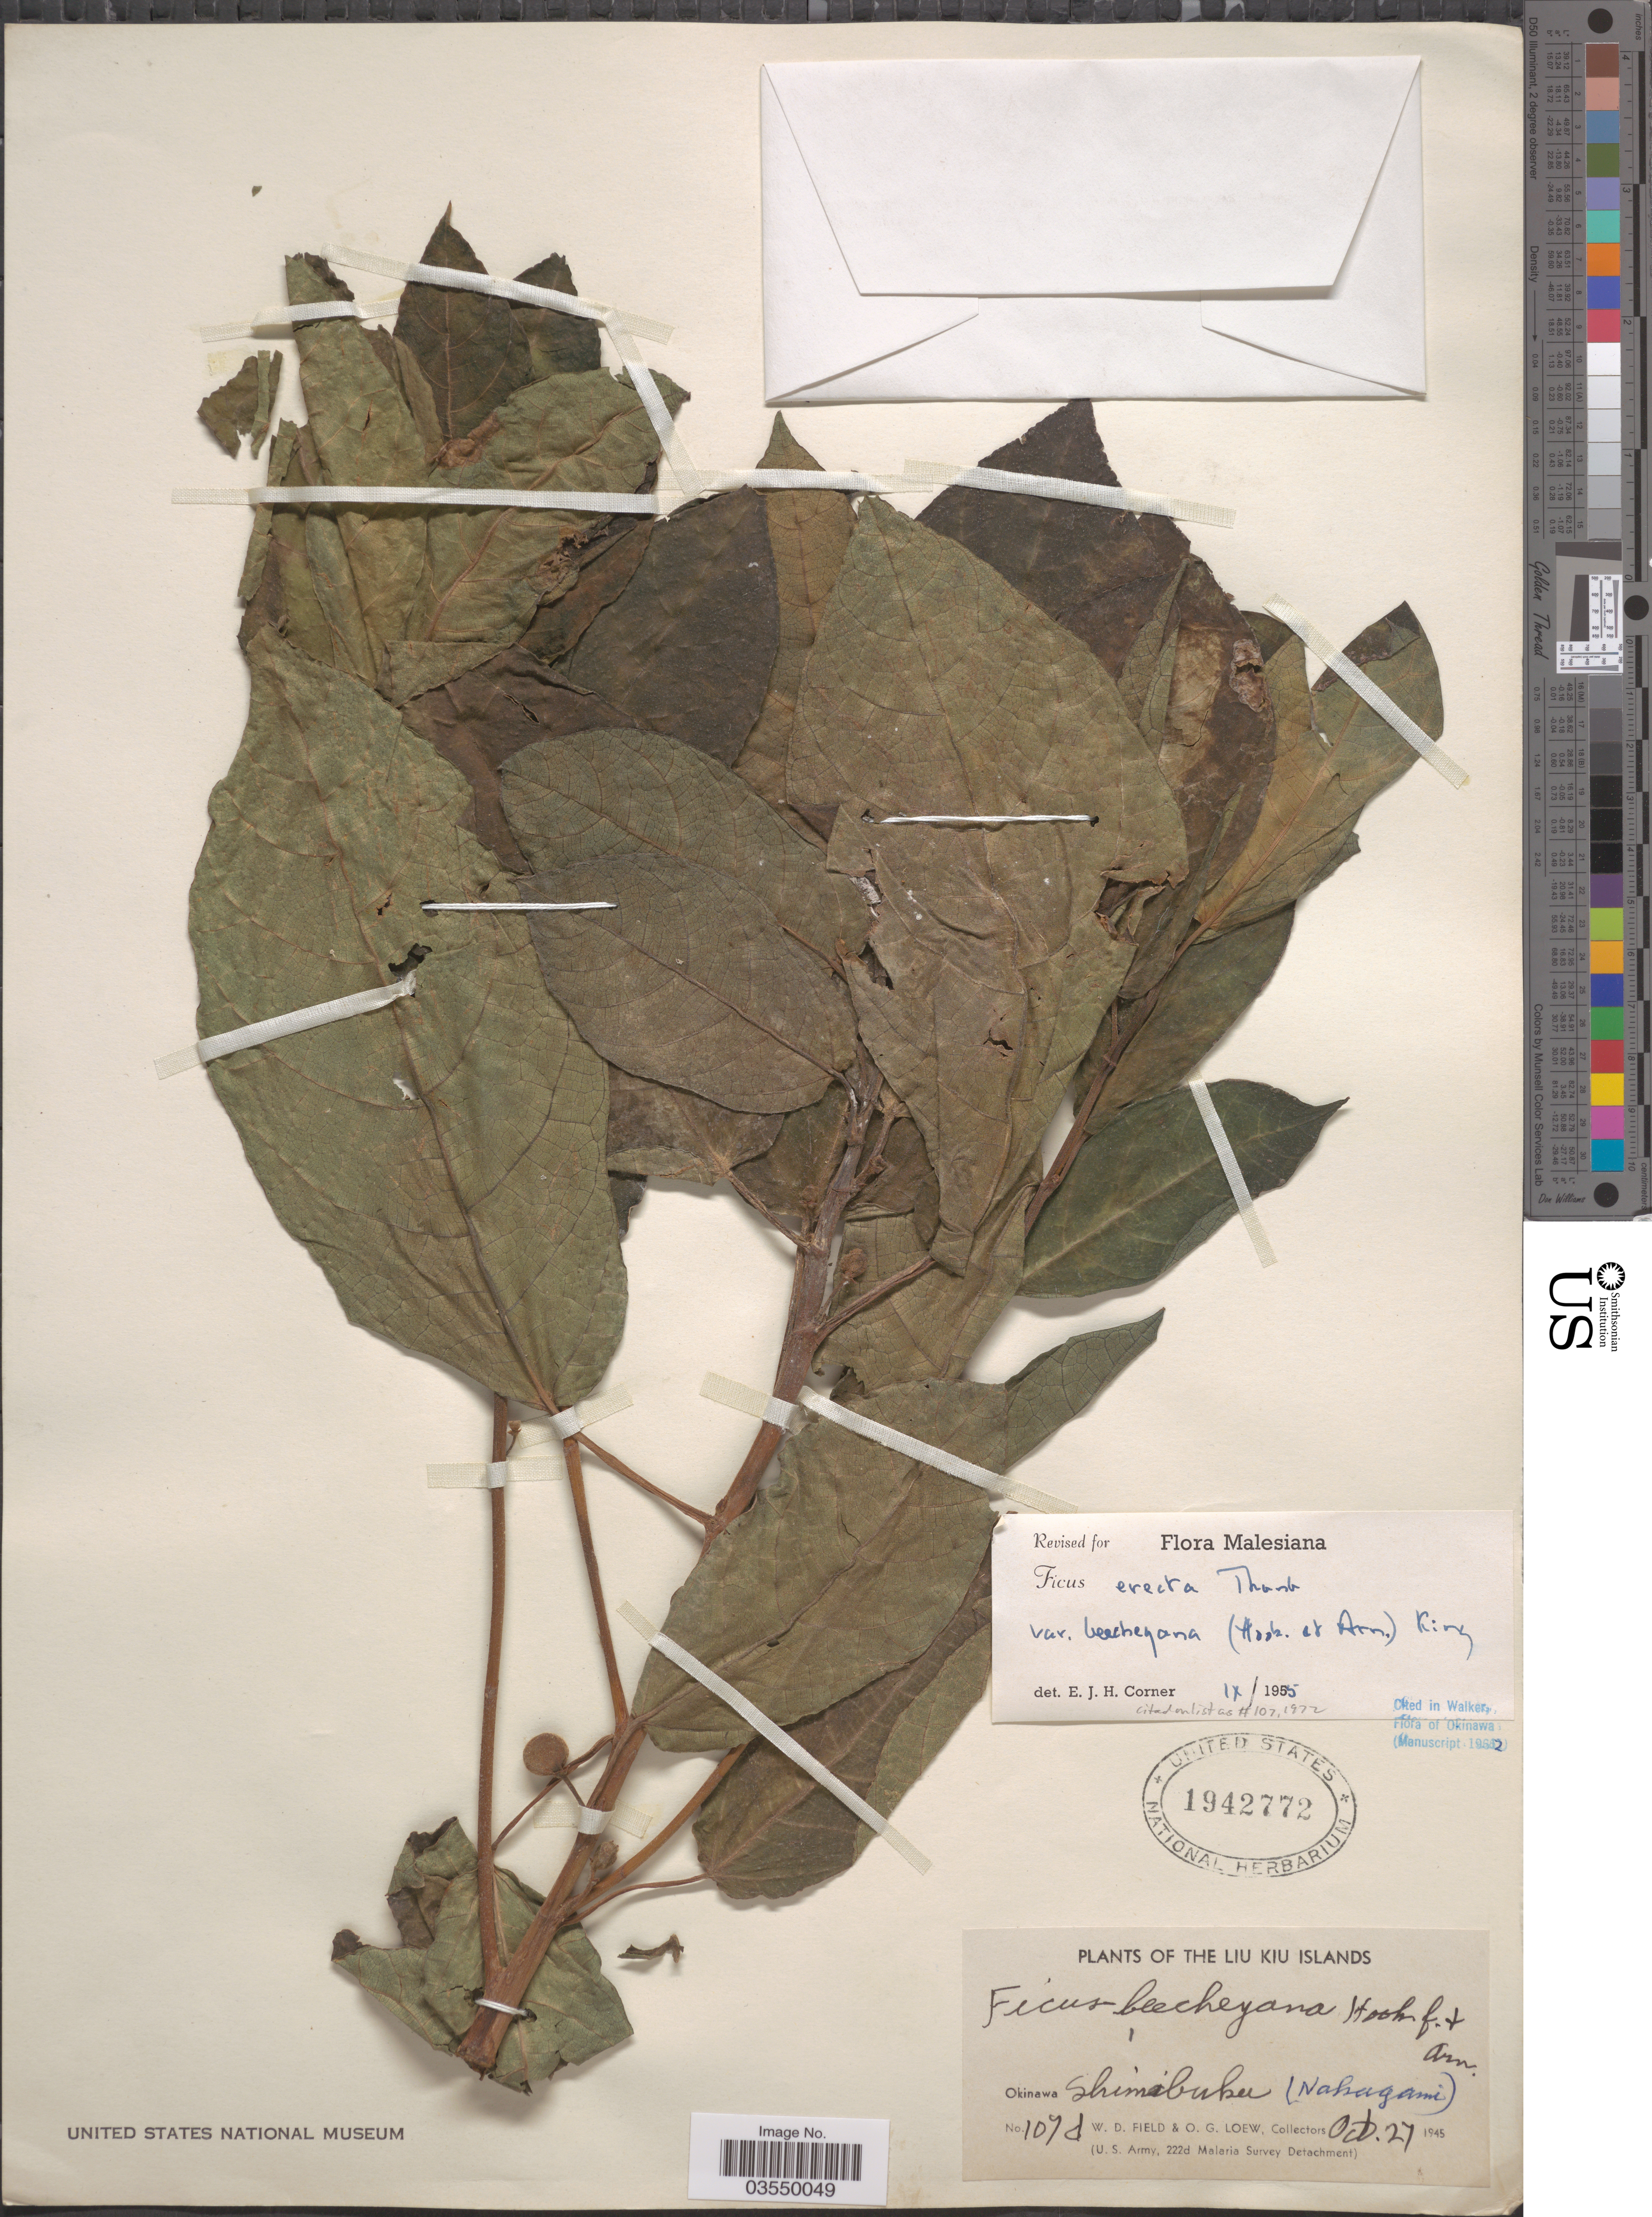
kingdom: Plantae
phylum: Tracheophyta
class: Magnoliopsida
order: Rosales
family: Moraceae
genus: Ficus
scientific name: Ficus erecta var. beecheyana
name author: (Hook. & Arn.) King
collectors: W. D. Field & O. G. Loew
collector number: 107d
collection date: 1945-10-27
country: Japan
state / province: Okinawa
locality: The Liu Kiu Islands. Shimibuku (Nakagami).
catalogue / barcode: US 1942772